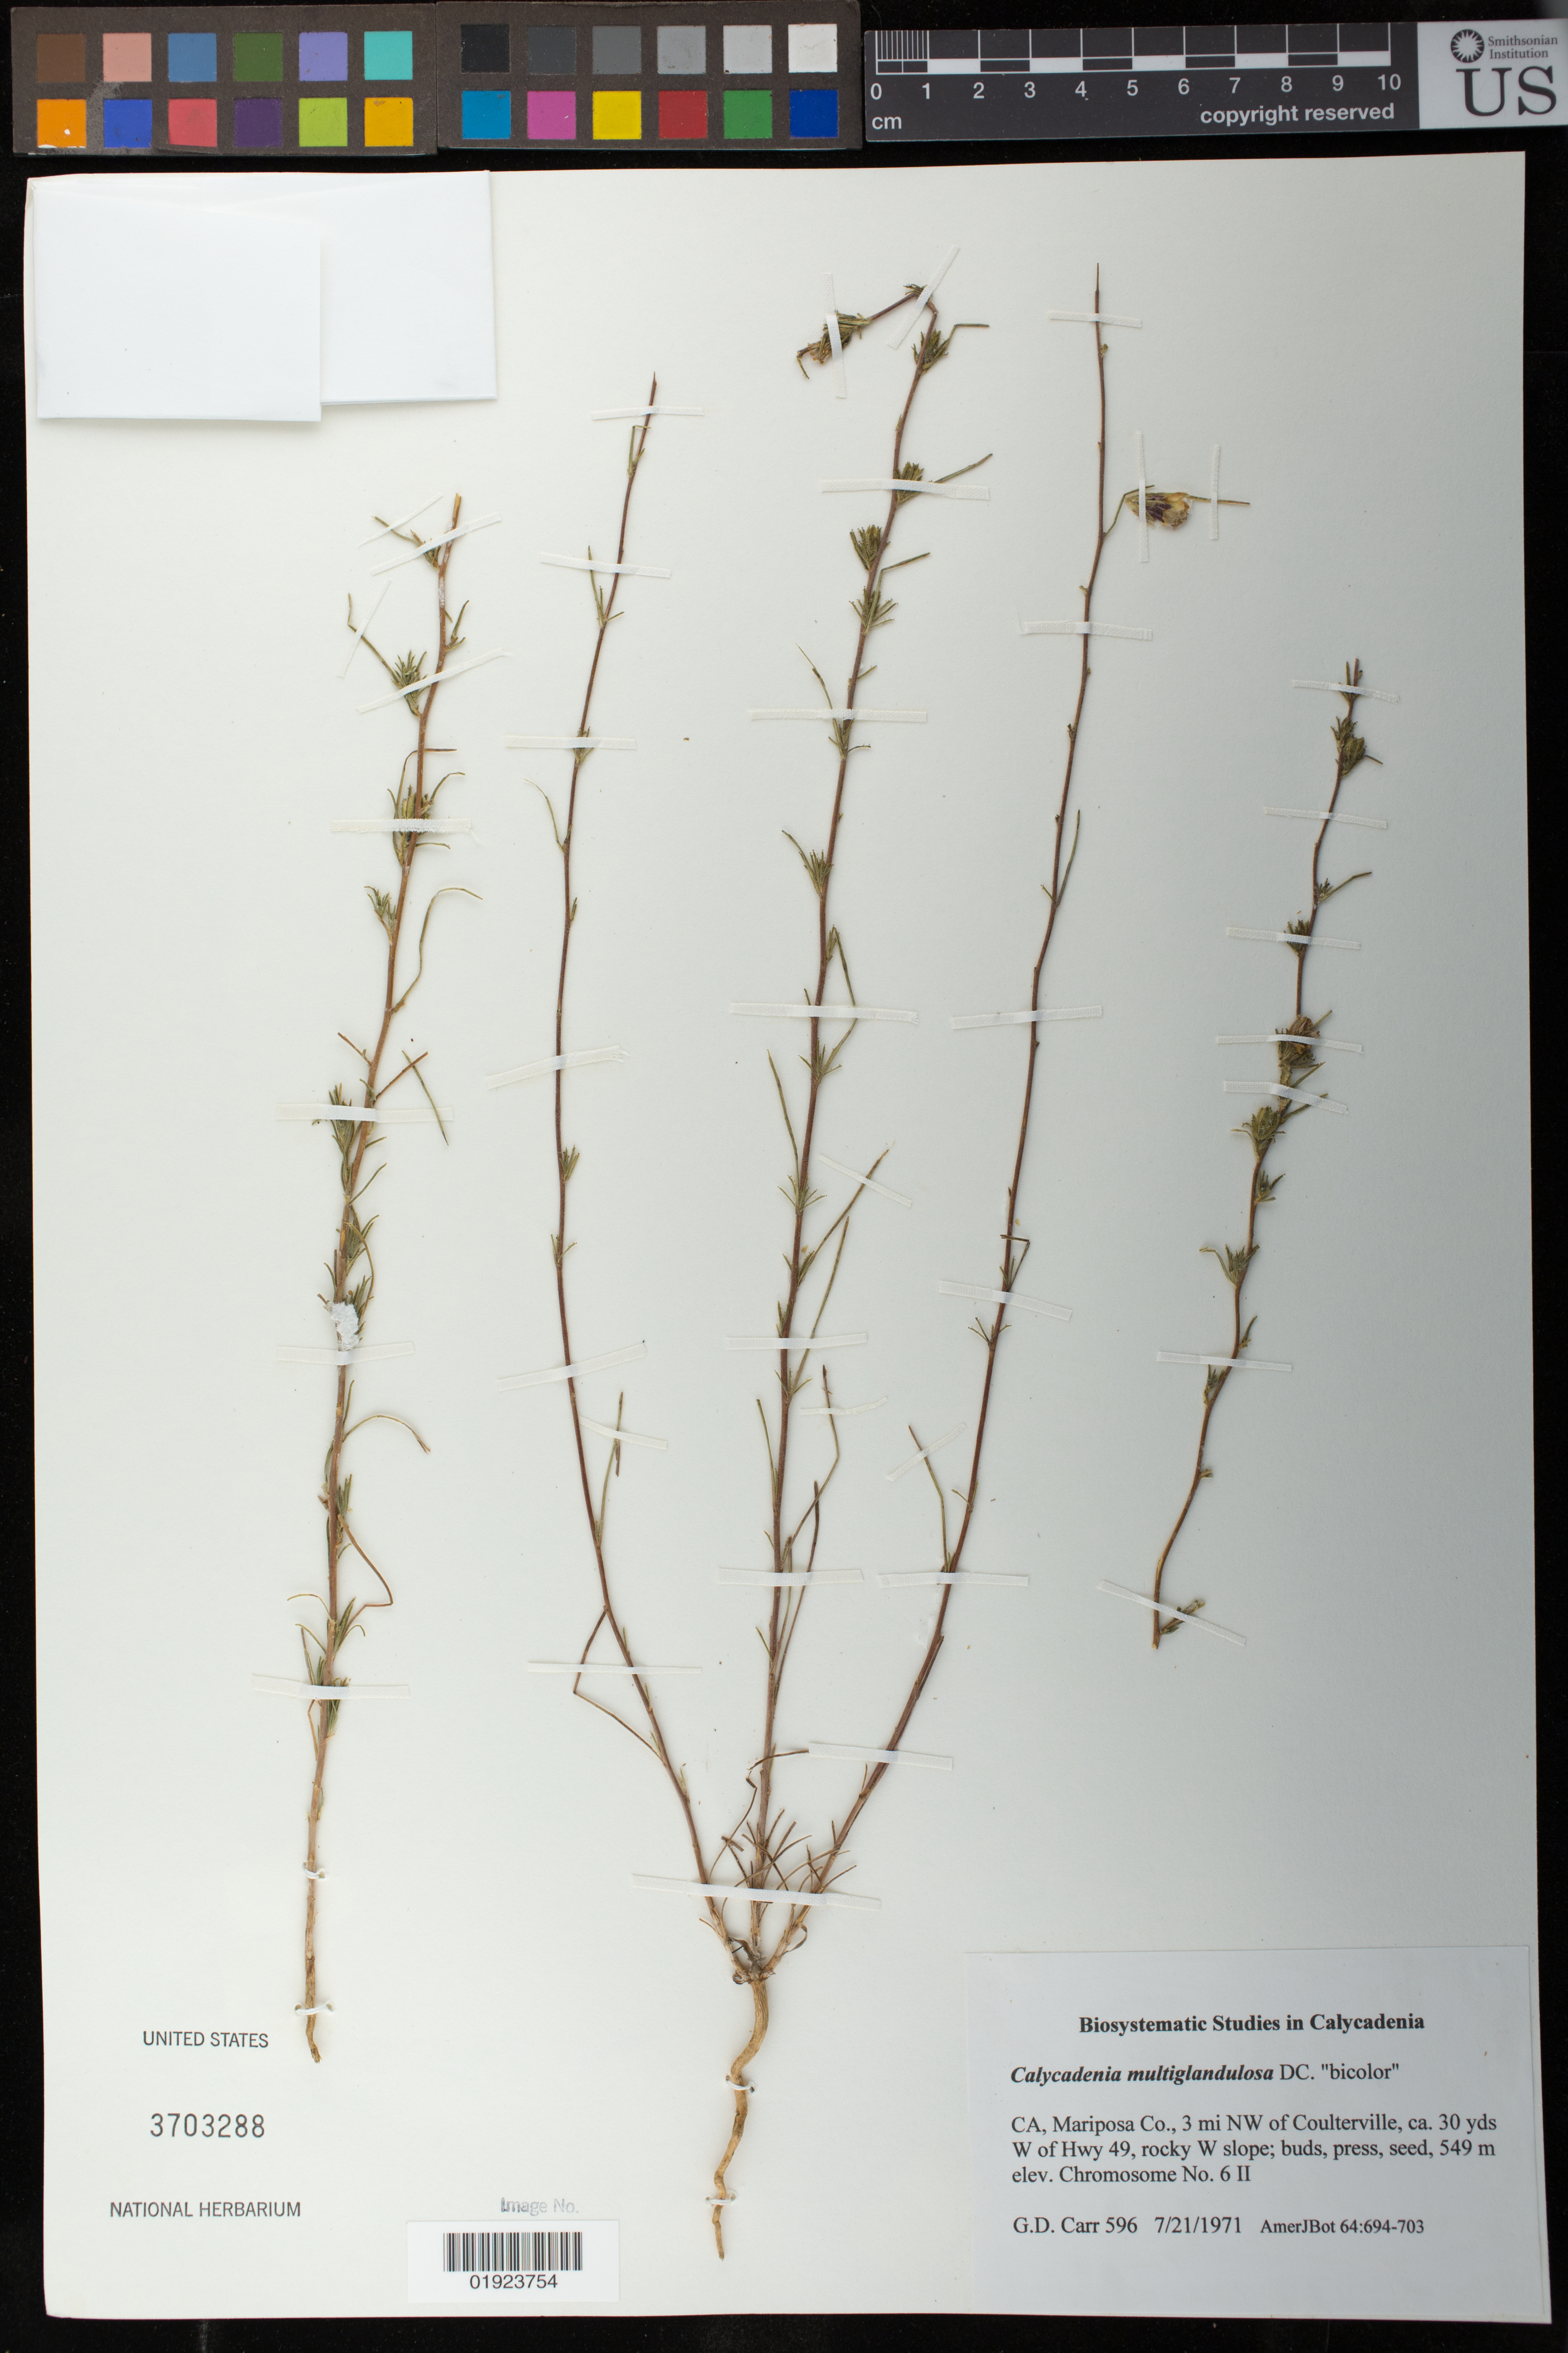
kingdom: Plantae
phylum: Tracheophyta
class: Magnoliopsida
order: Asterales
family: Asteraceae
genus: Calycadenia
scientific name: Calycadenia multiglandulosa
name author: DC.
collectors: G. Carr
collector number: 596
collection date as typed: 7/21/1971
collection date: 1971-07-21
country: United States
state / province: California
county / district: Mariposa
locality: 3 mi NW of Coulterville, ca. 30 yds W of Hwy 49, W slope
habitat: rocky slope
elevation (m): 549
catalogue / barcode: US 3703288